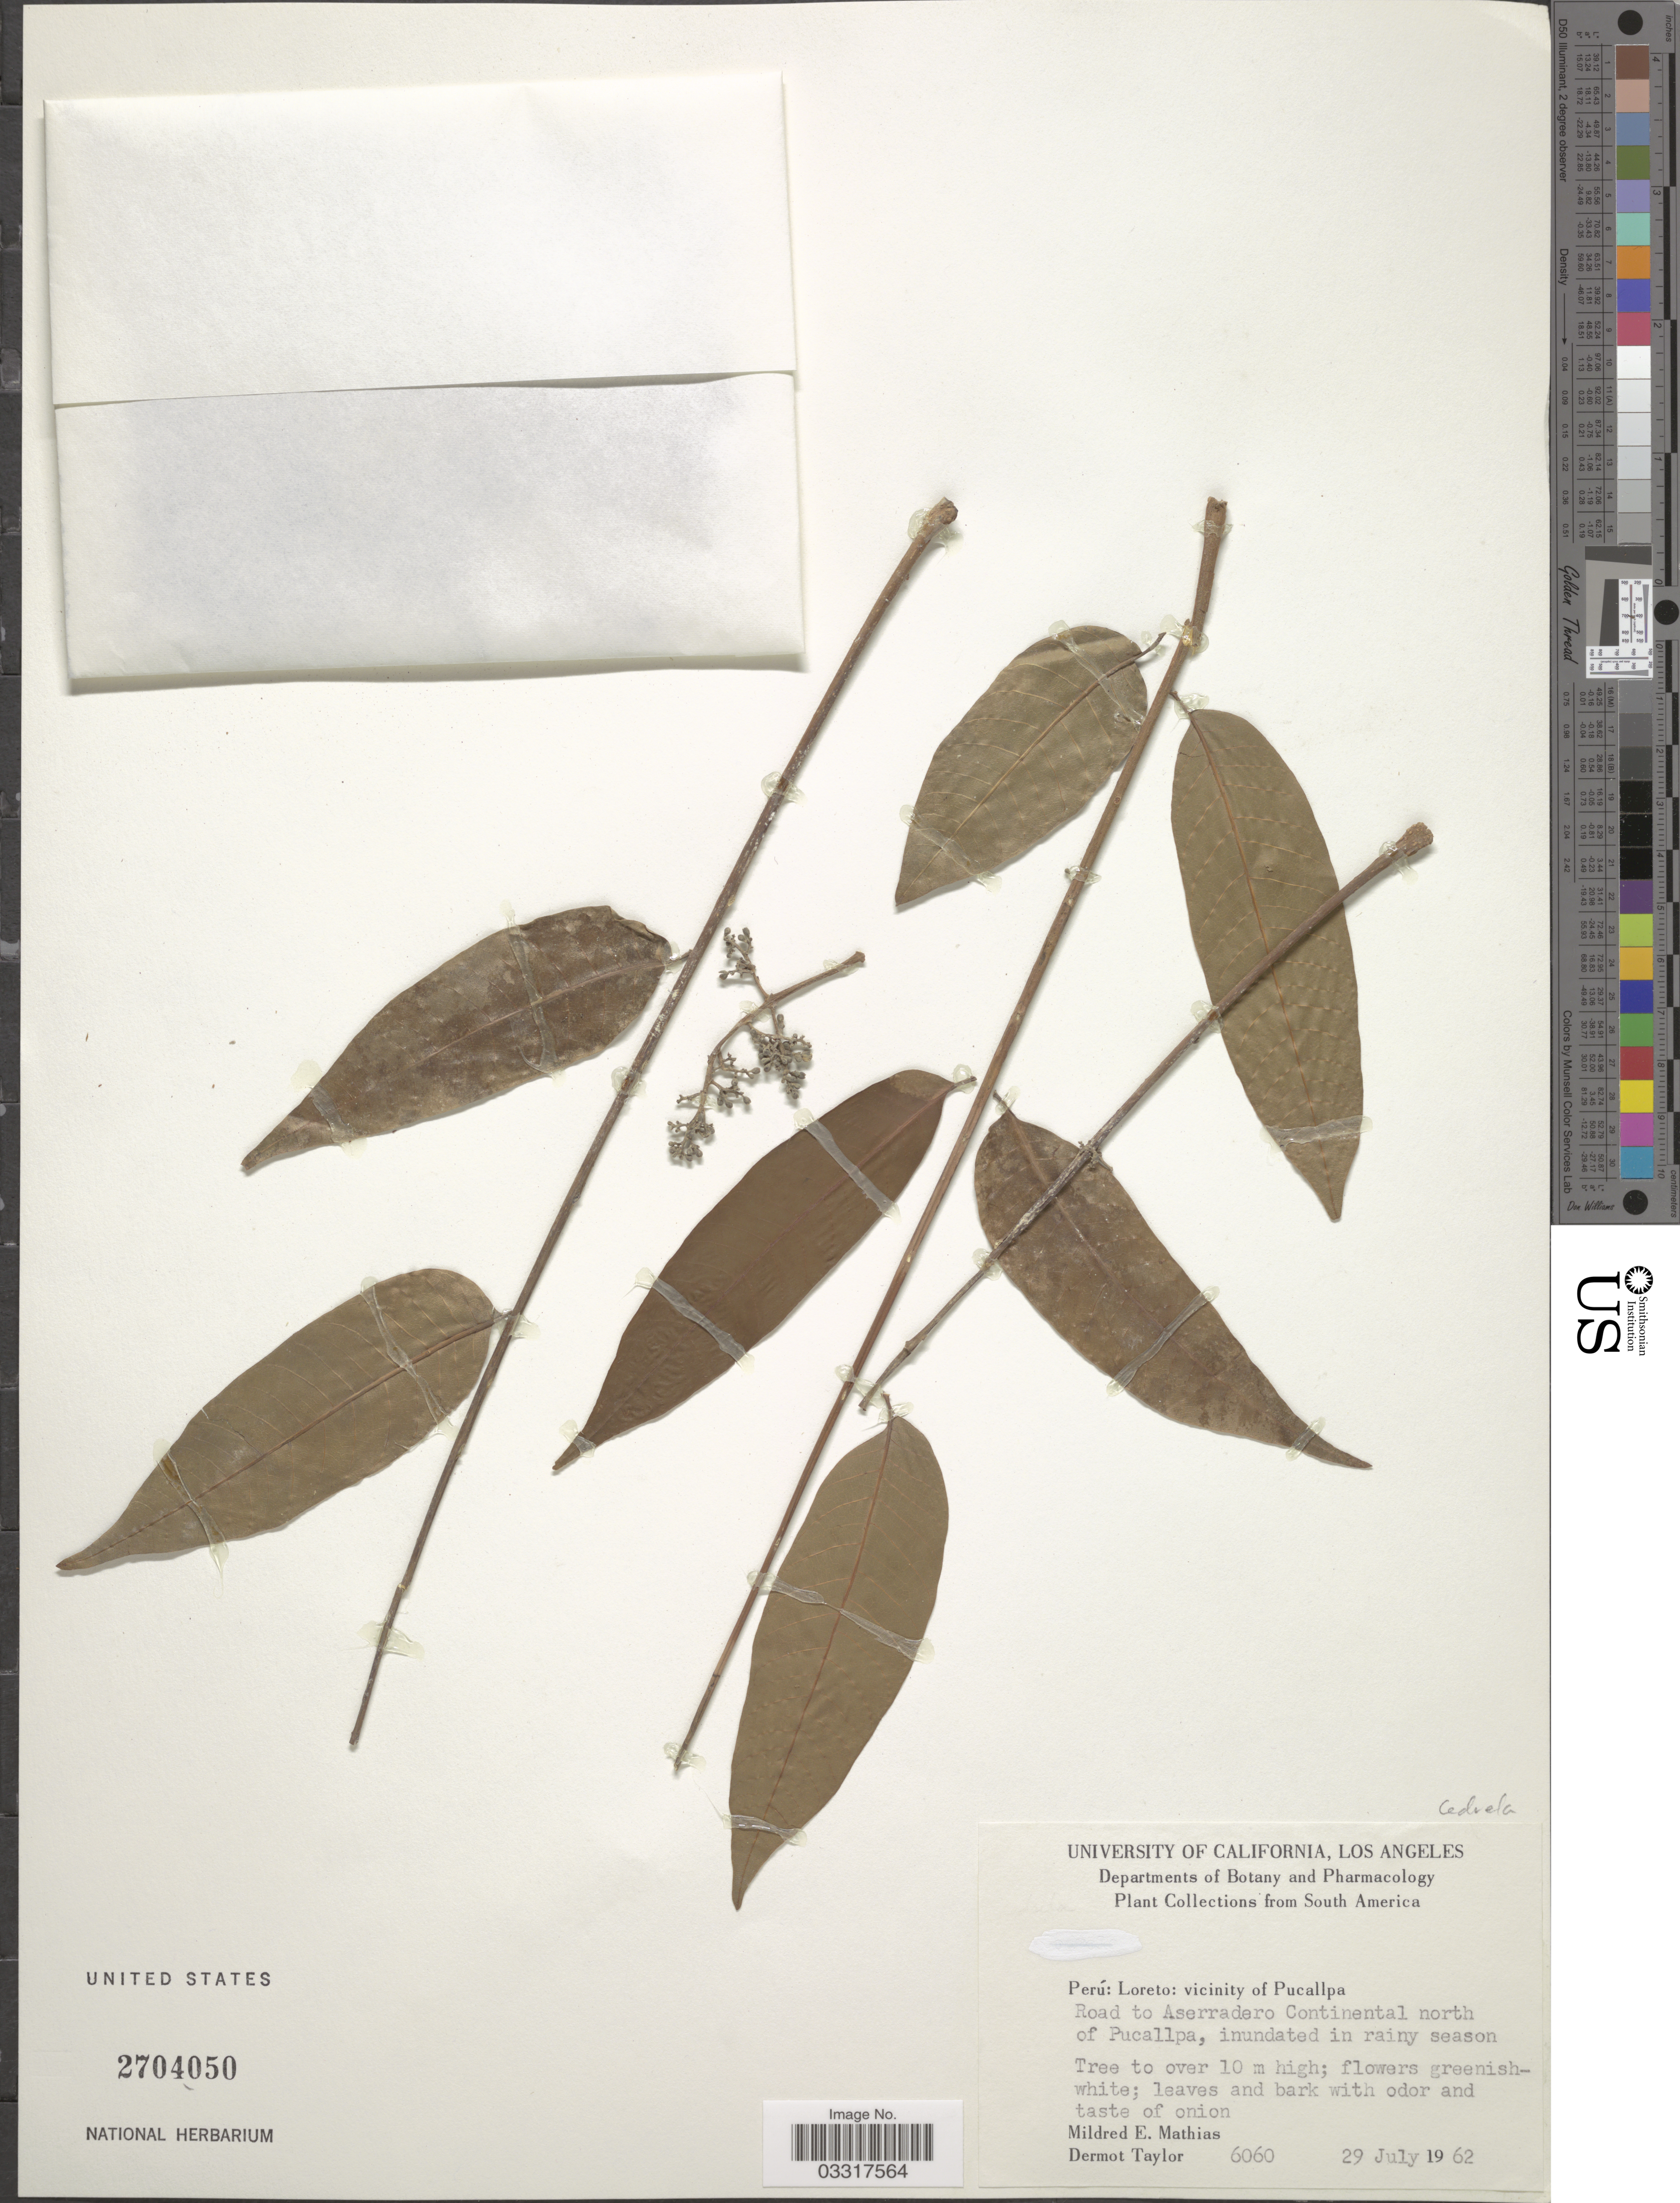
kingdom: Plantae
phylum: Tracheophyta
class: Magnoliopsida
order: Sapindales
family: Meliaceae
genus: Cedrela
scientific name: Cedrela sp.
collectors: M. E. Mathias & D. Taylor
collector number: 6060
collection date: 1962-07-29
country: Peru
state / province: Loreto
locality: Vicinity of Pucallpa. Road to Aserradero Continental north of Pucallpa, inundated in rainy season.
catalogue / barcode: US 2704050